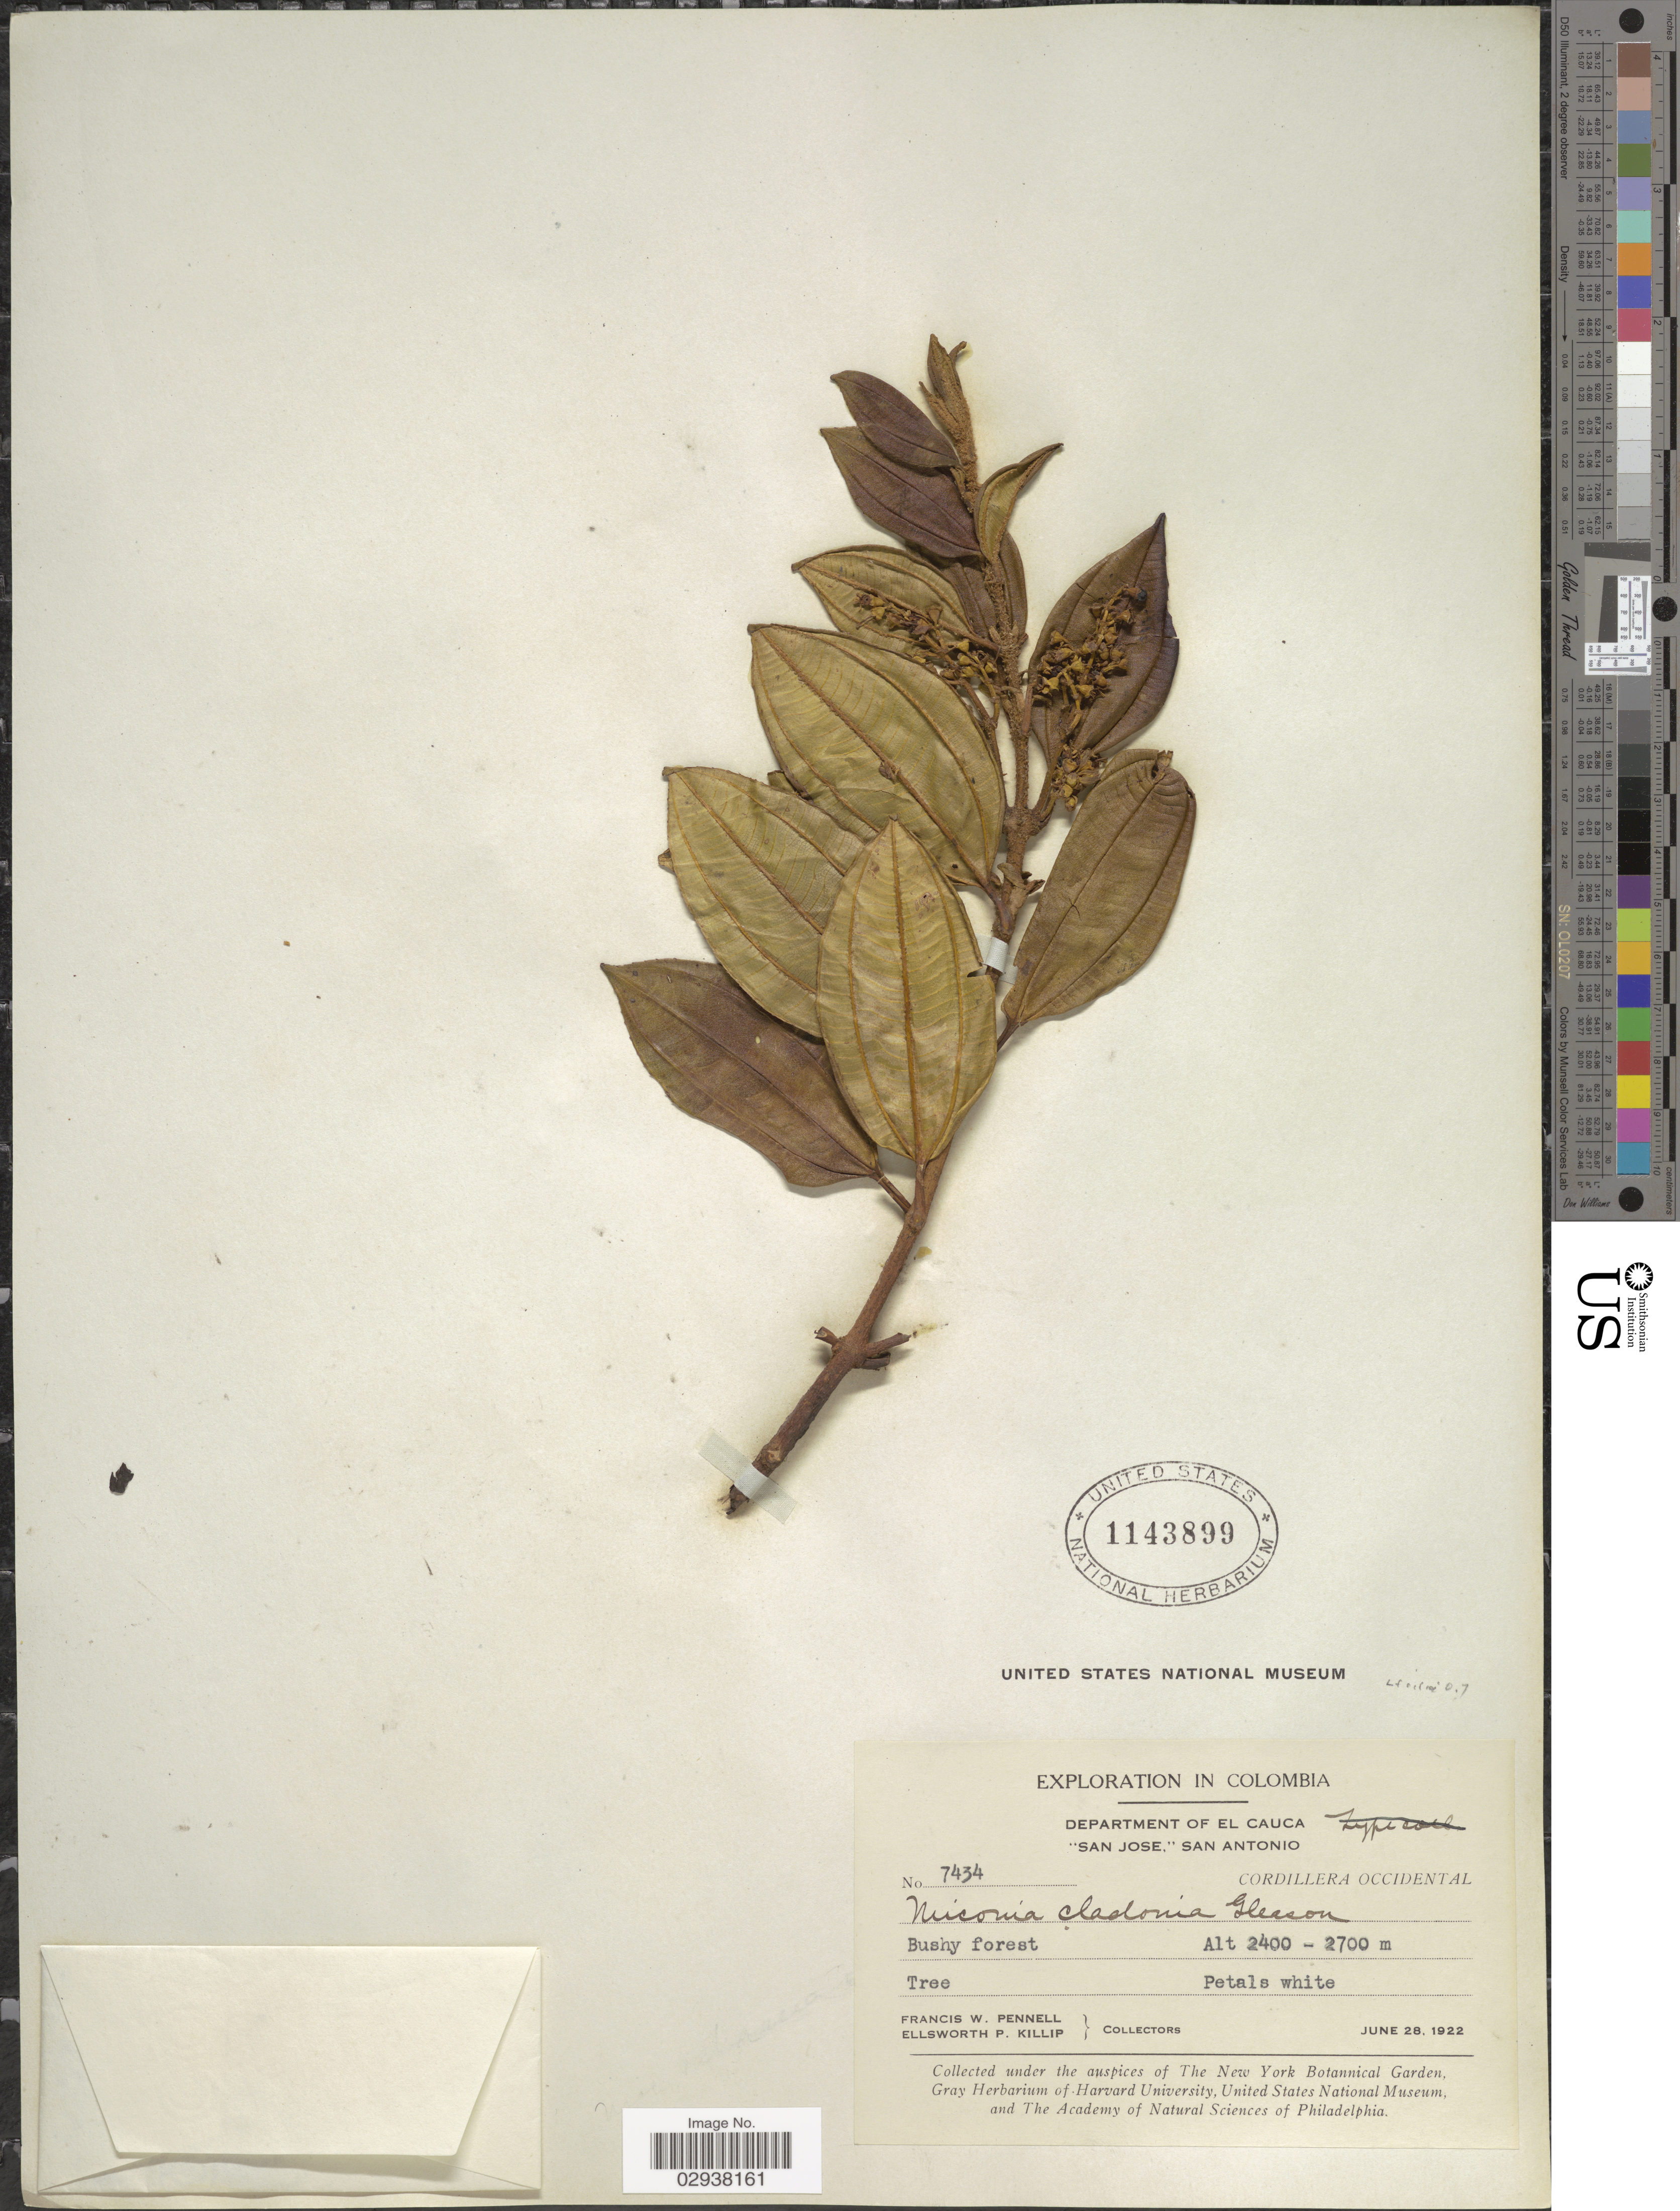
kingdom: Plantae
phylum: Tracheophyta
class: Magnoliopsida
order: Myrtales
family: Melastomataceae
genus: Miconia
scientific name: Miconia cladonia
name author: Gleason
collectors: F. W. Pennell & E. P. Killip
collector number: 7434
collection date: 1922-06-28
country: Colombia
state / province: Cauca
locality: Department of El Cauca. "San Jose," San Antonio. Cordillera Occidental.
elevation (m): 2400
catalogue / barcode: US 1143899